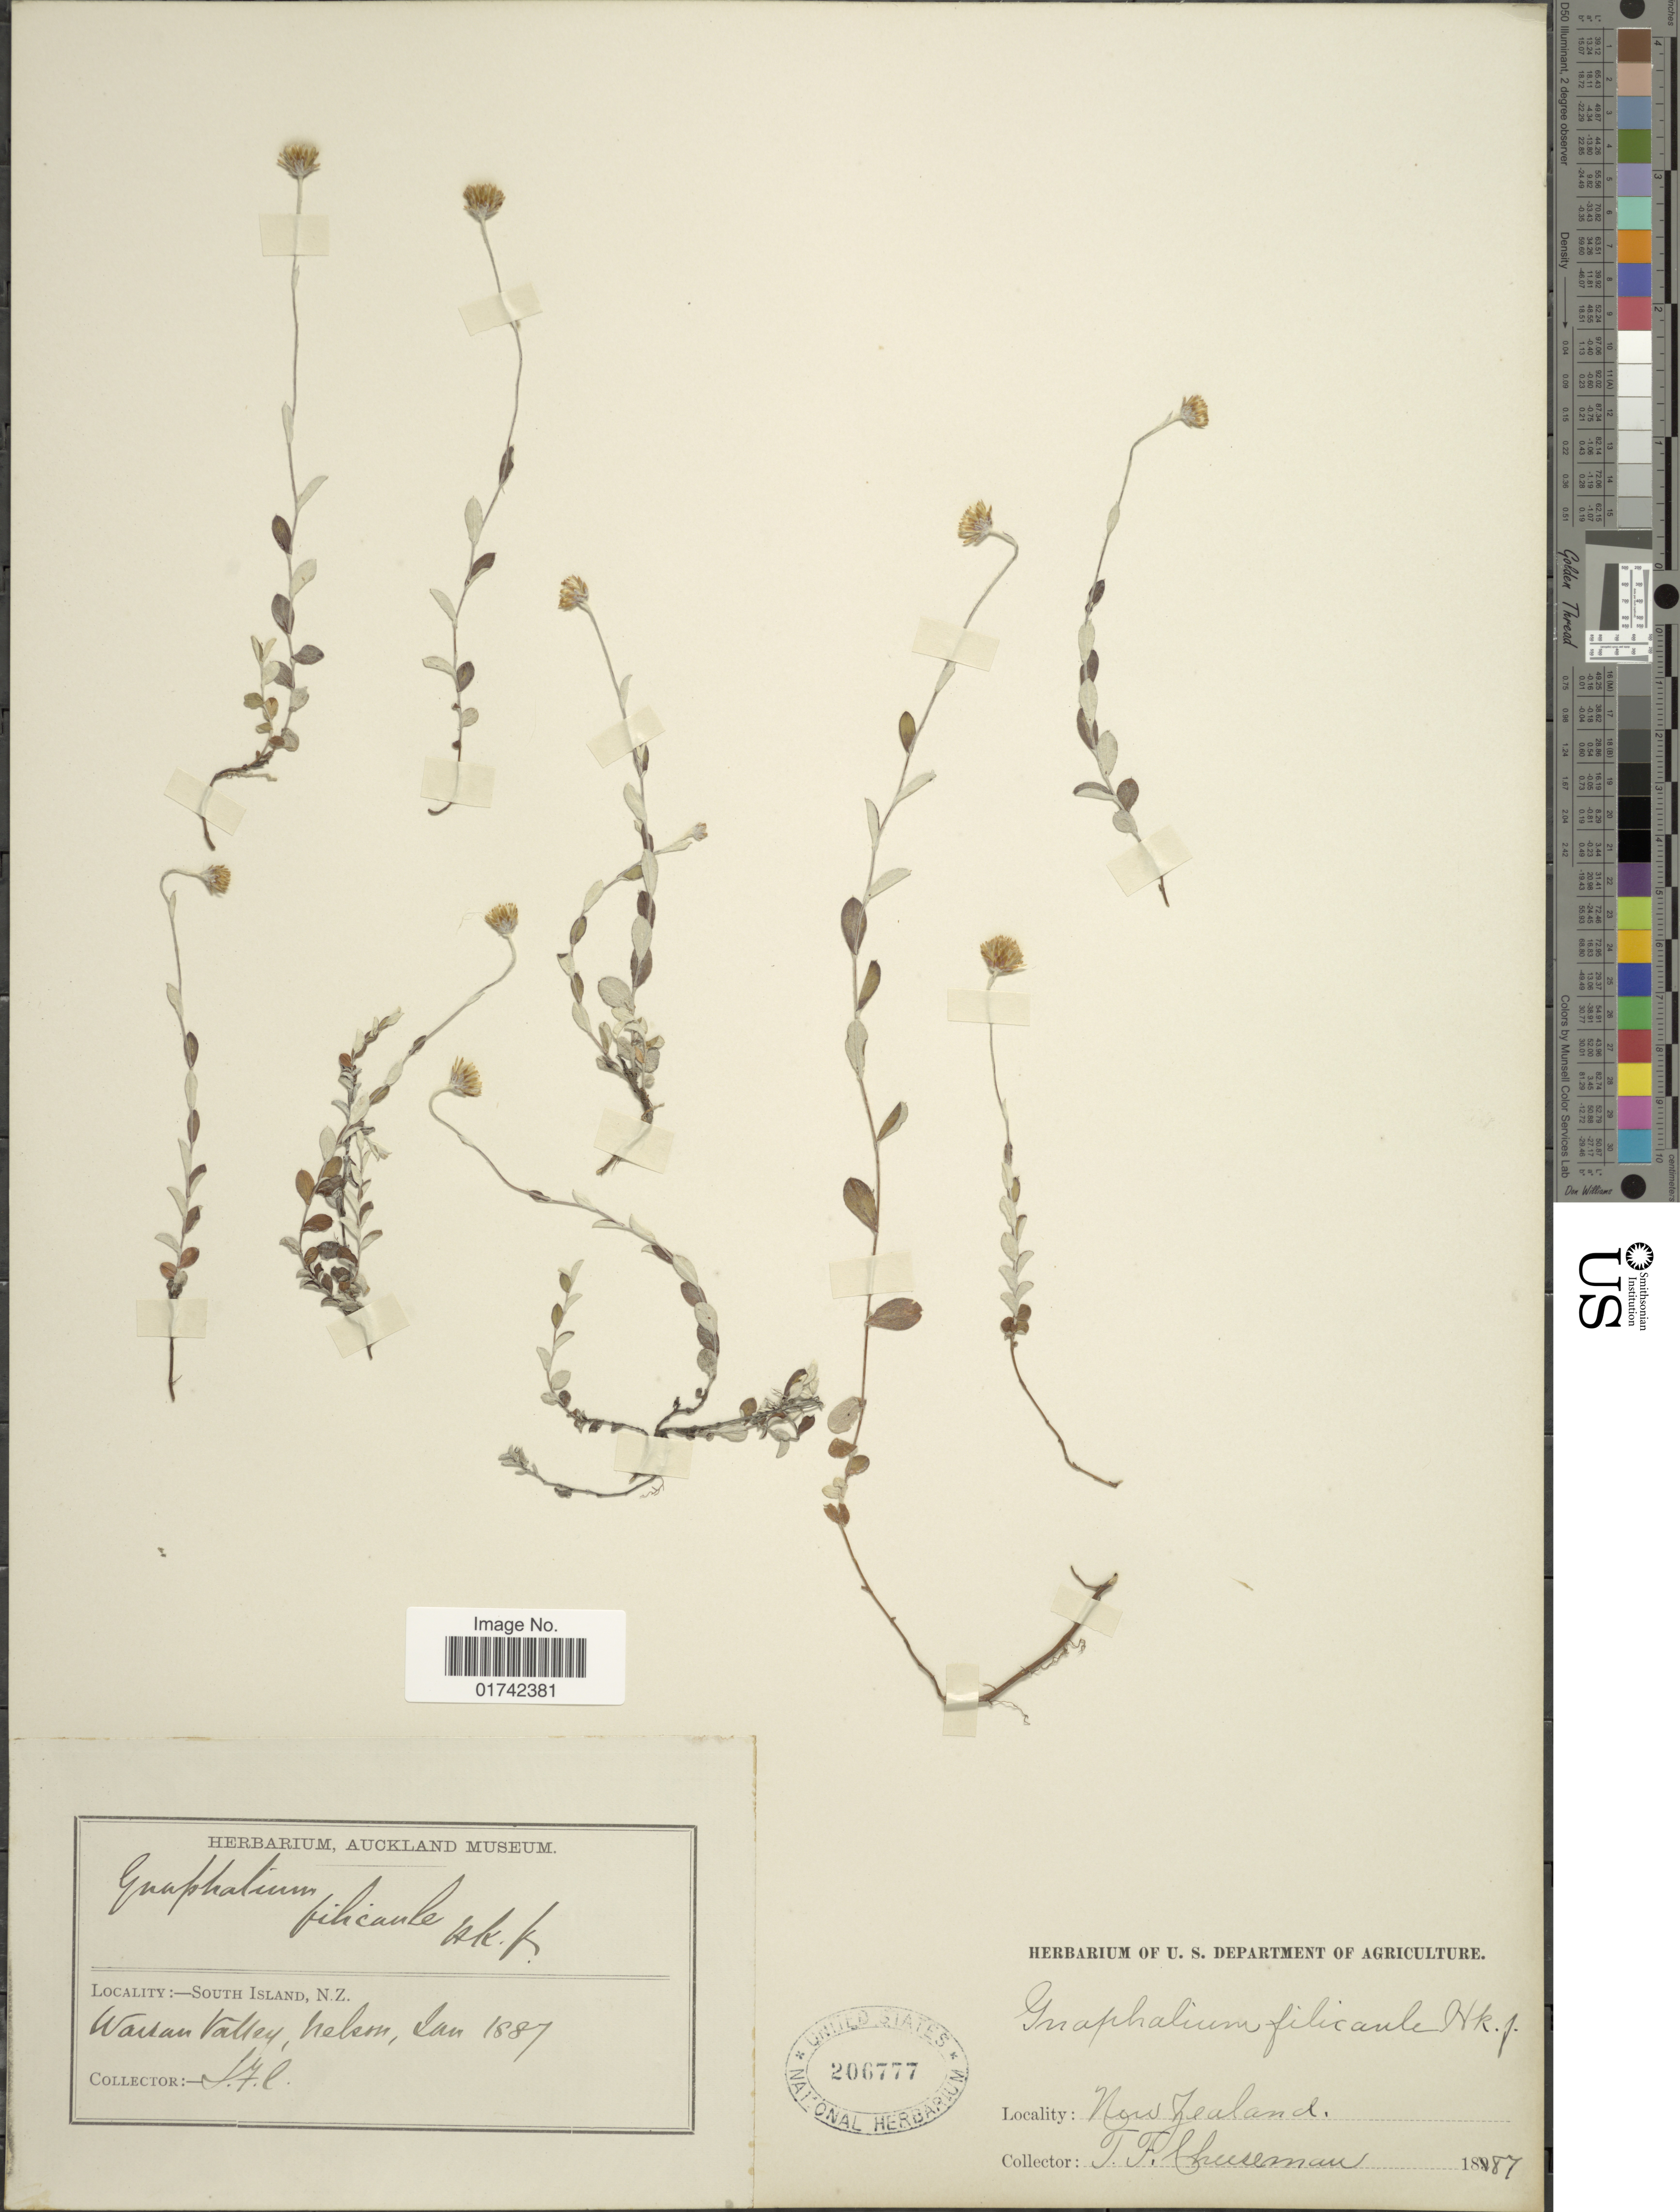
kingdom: Plantae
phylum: Tracheophyta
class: Magnoliopsida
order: Asterales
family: Asteraceae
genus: Helichrysum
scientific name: Helichrysum filicaule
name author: Hook. f.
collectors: T. F. Cheeseman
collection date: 1887-01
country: New Zealand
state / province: Nelson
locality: South Island, N. Z., Wairau Valley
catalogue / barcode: US 206777